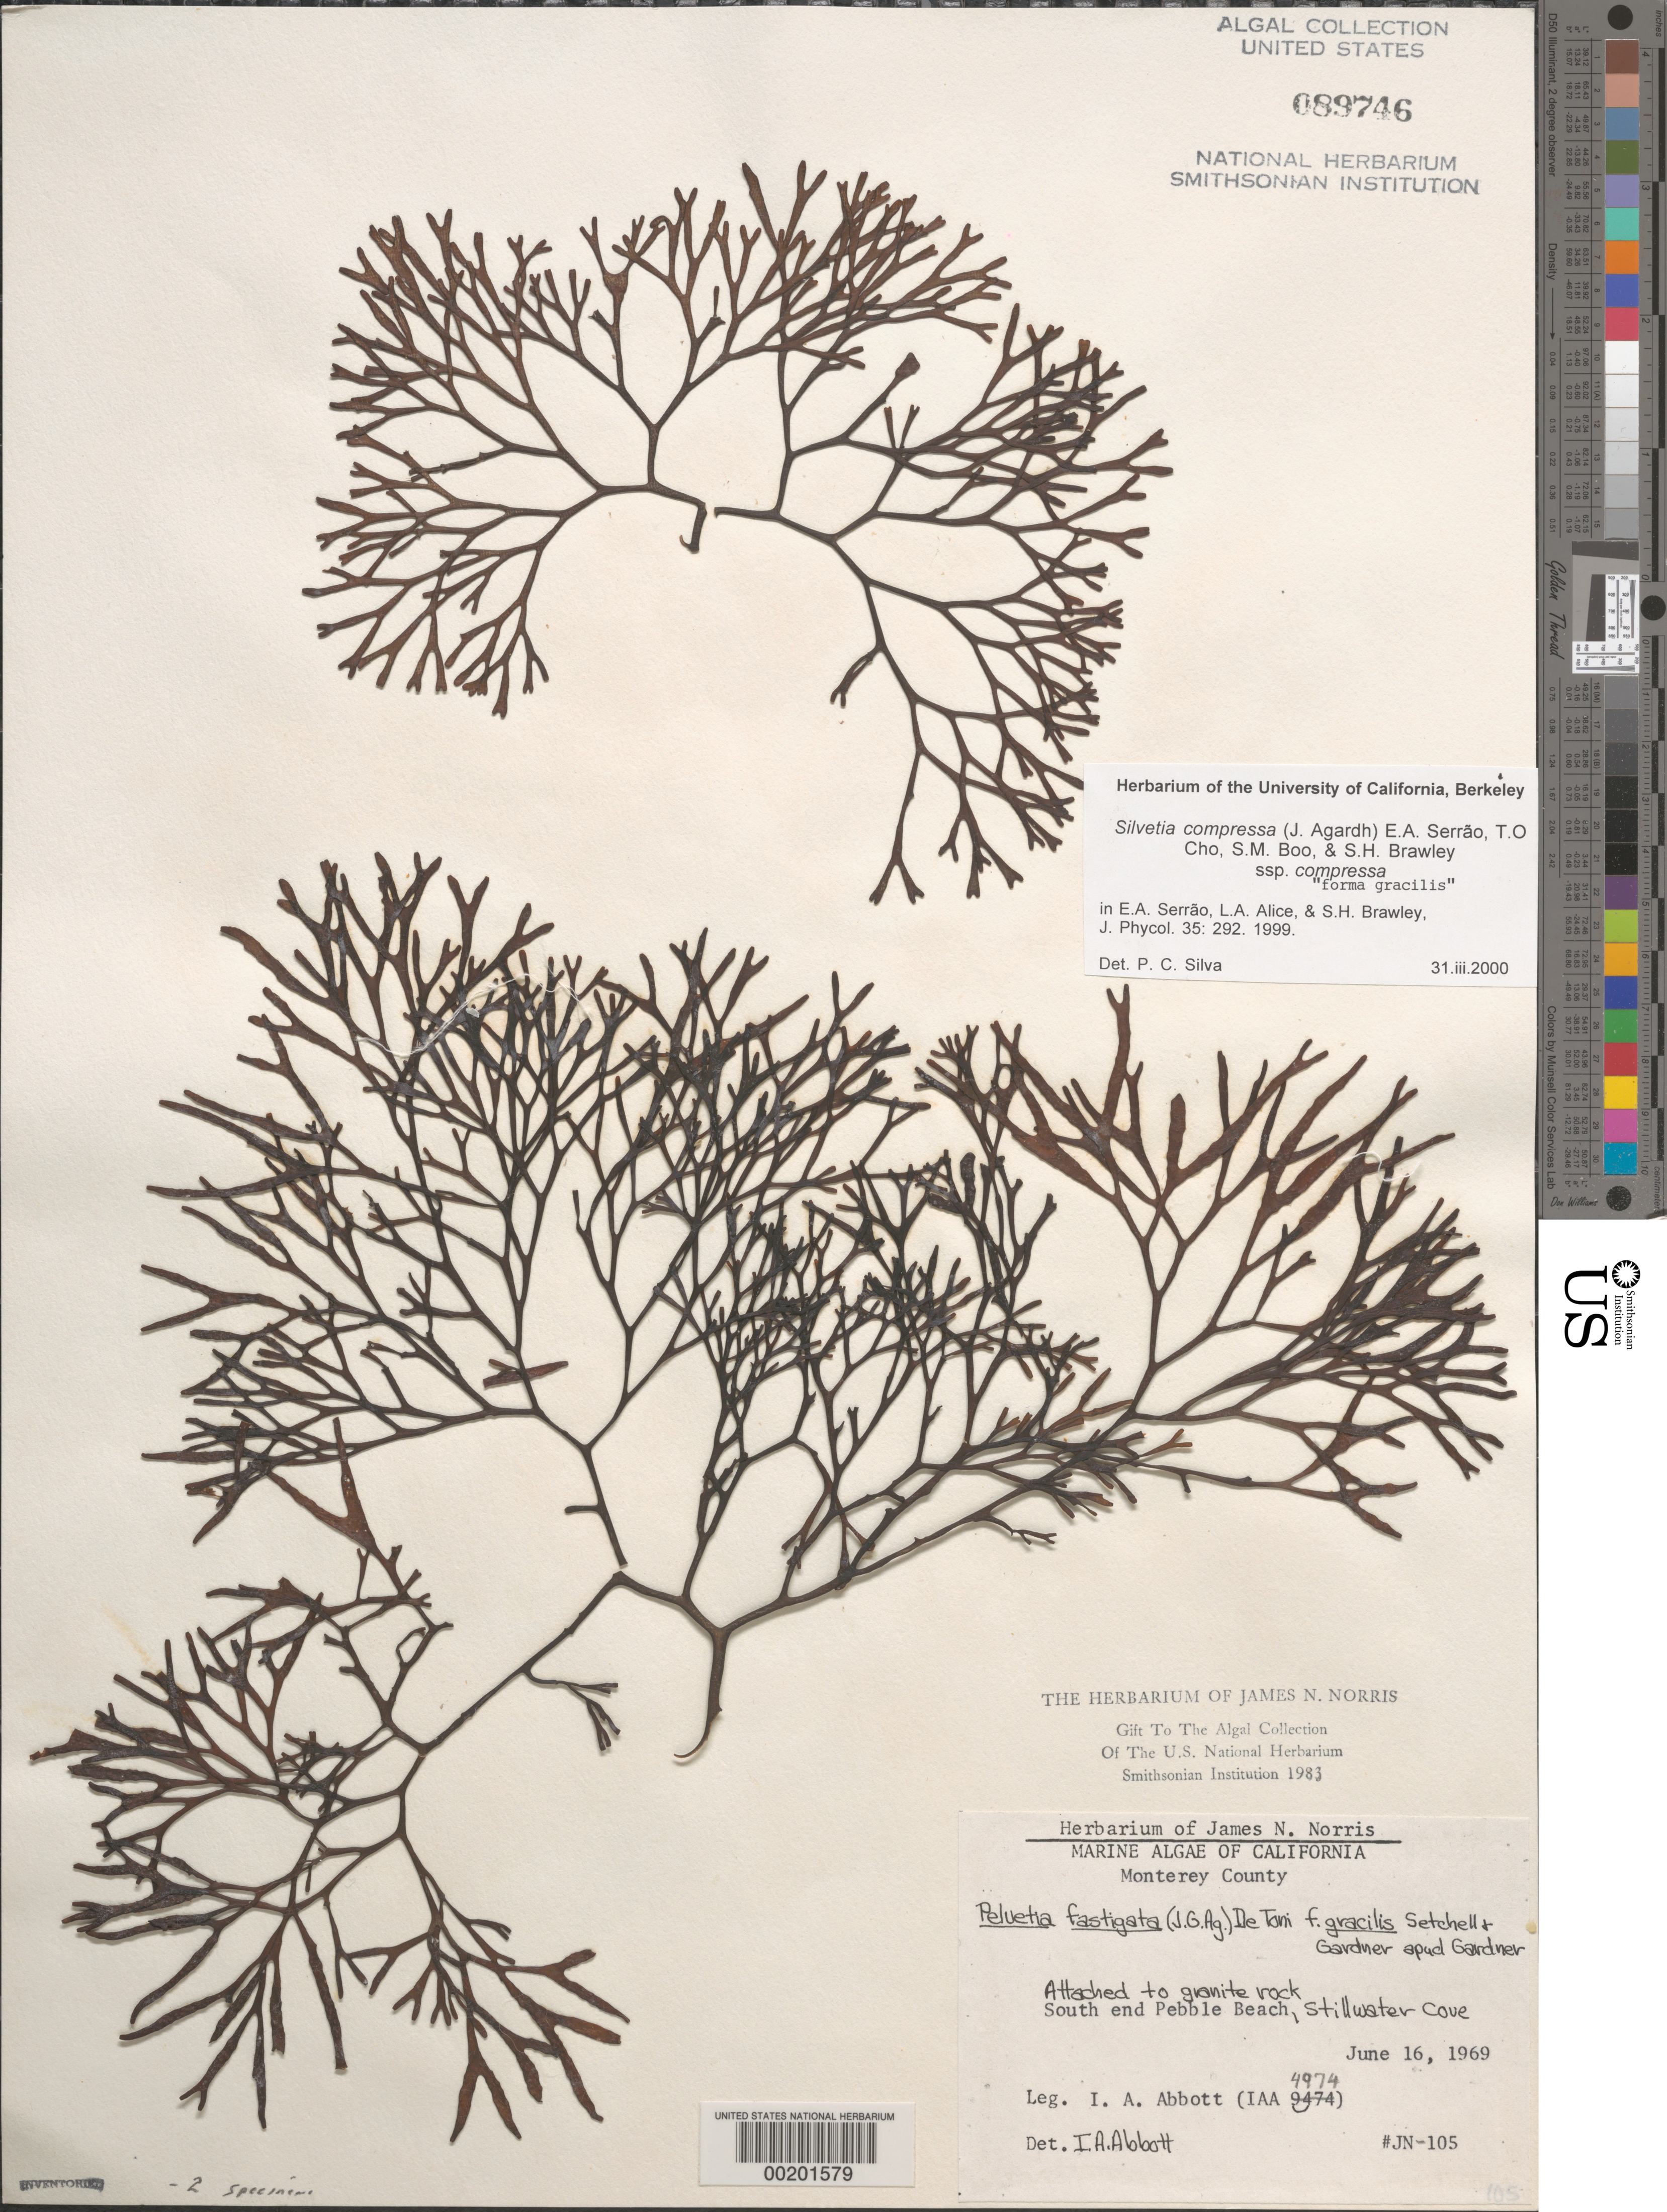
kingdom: Chromista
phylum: Ochrophyta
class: Phaeophyceae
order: Fucales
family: Fucaceae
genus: Silvetia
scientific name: Silvetia compressa subsp. compressa f. gracilis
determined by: Silva, P. C.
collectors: I. A. Abbott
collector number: JN-105 & IAA 4974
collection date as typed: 16 Jun 1969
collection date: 1969-06-16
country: United States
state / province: California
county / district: Monterey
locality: Stillwater Cove, south end of Pebble Beach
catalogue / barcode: US 89746